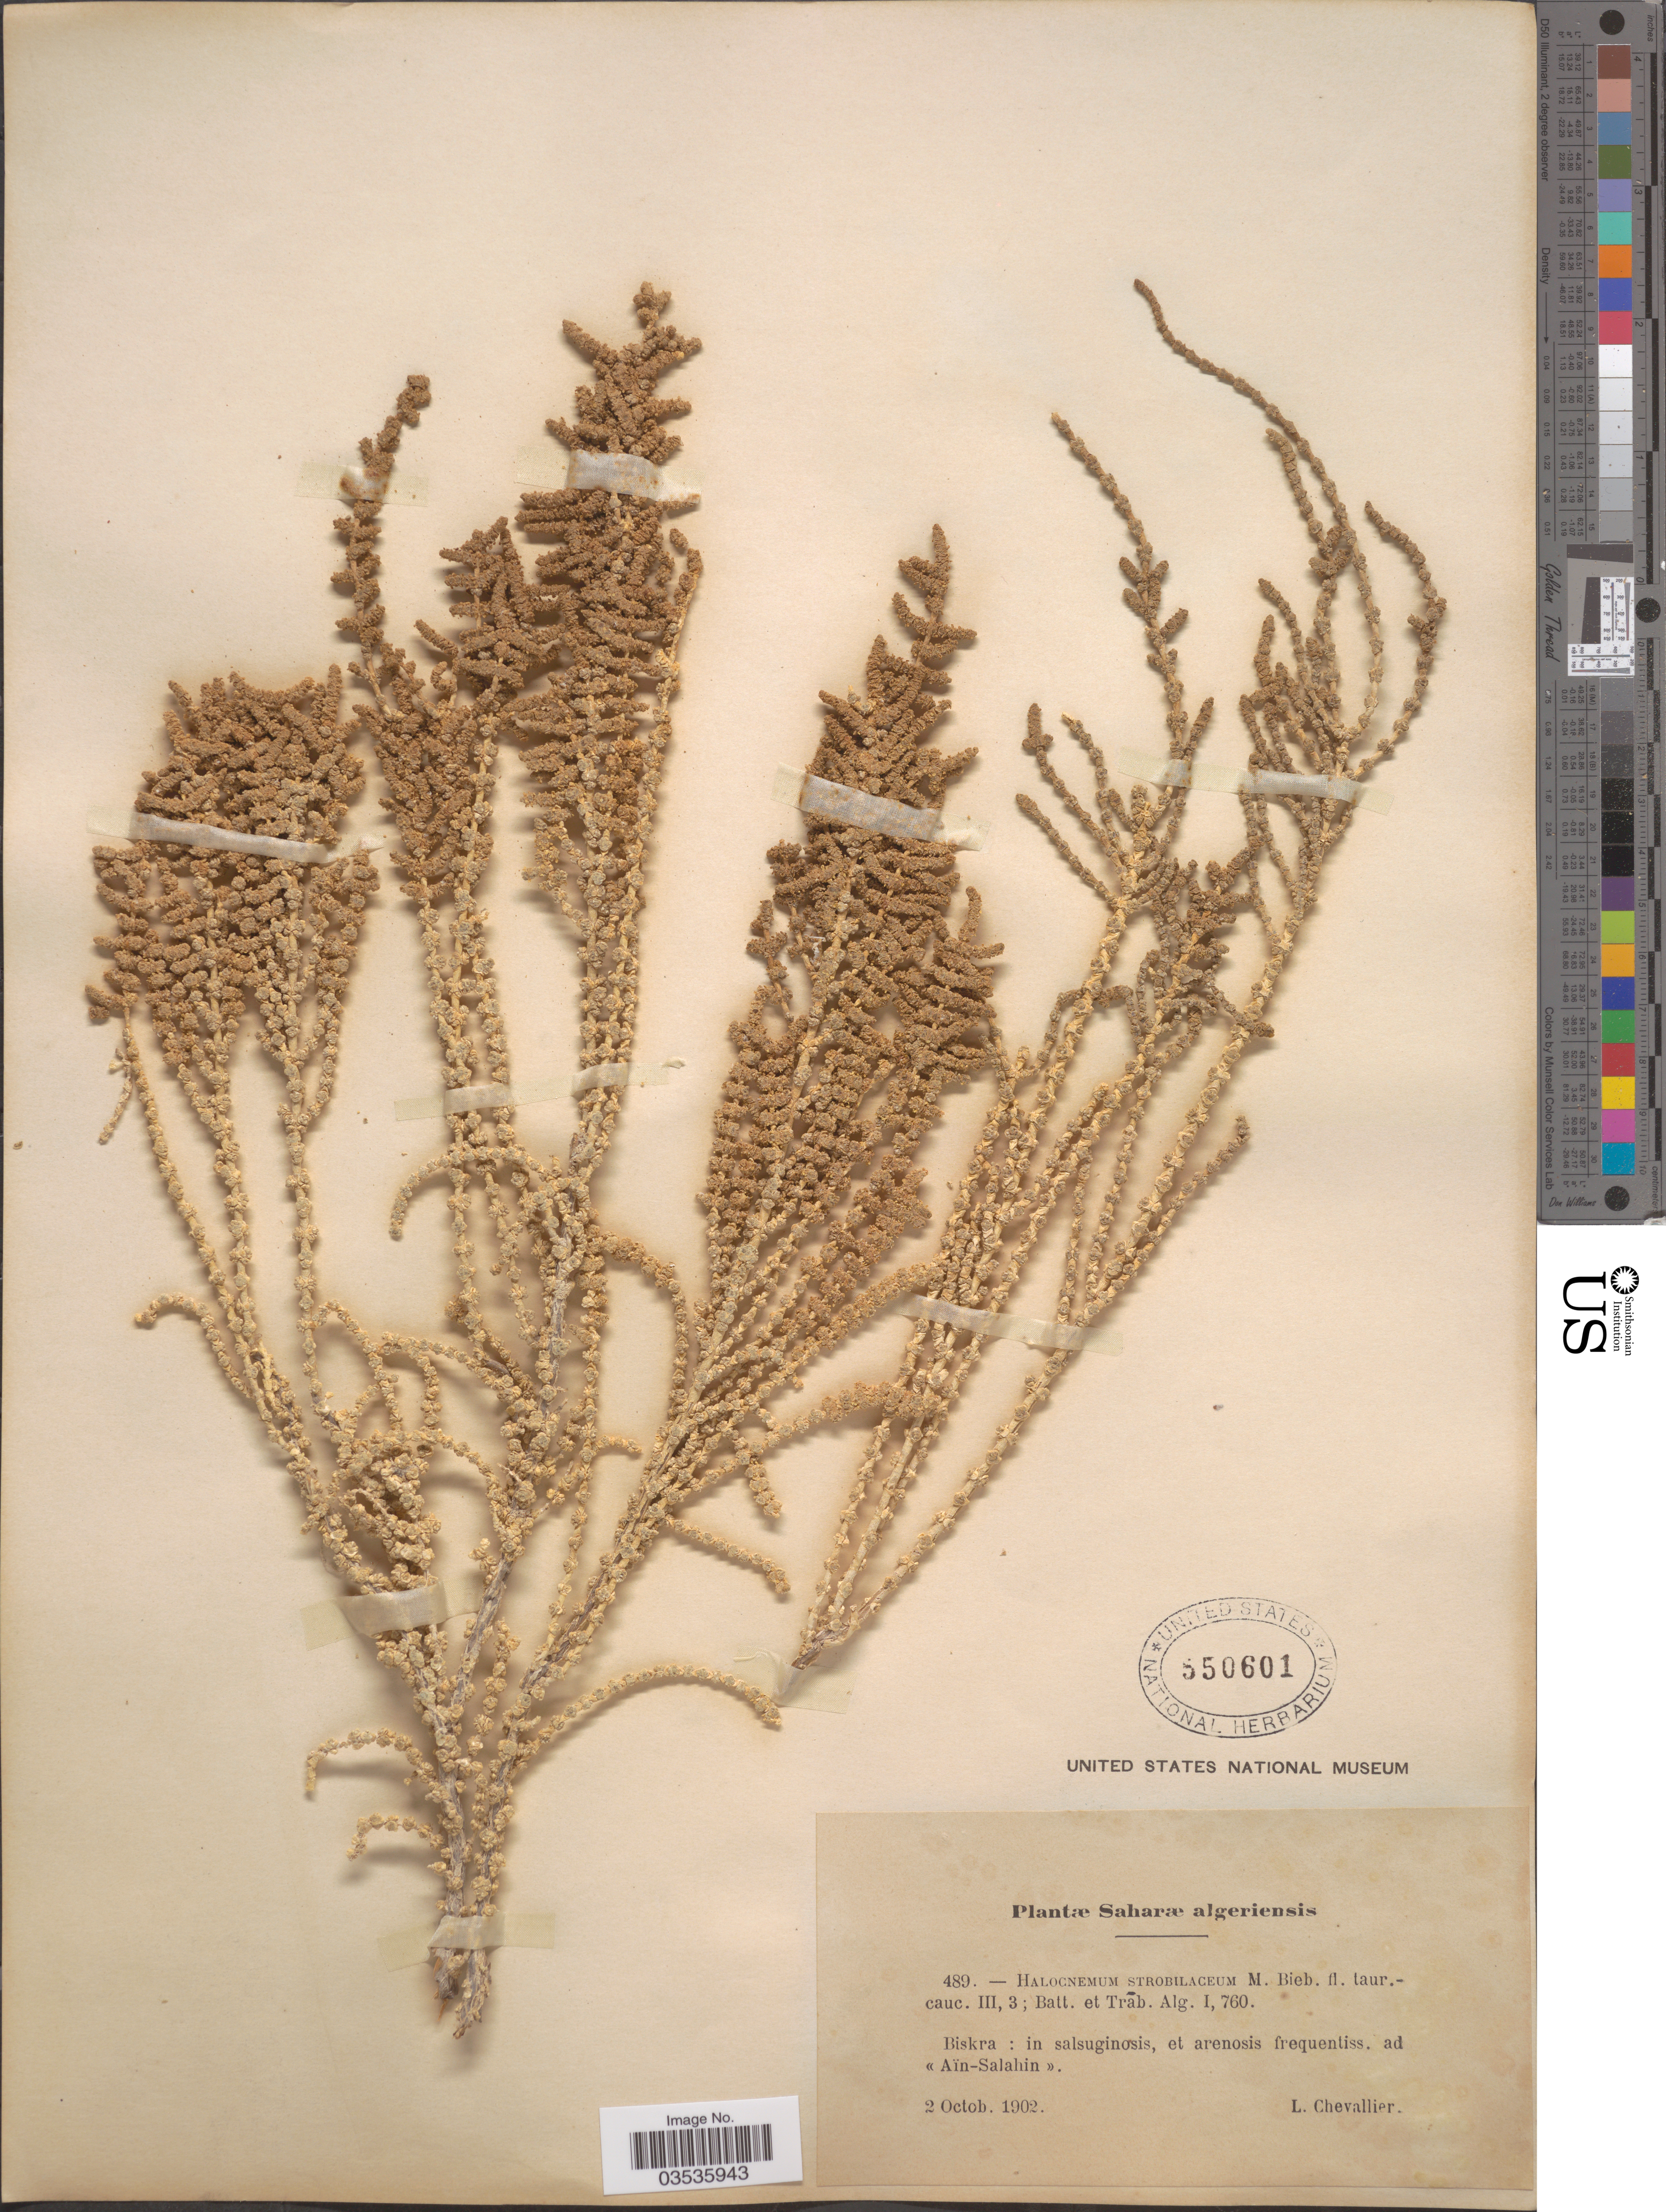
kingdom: Plantae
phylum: Tracheophyta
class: Magnoliopsida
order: Caryophyllales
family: Amaranthaceae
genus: Halocnemum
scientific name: Halocnemum strobilaceum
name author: (Pall.) M. Bieb.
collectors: L. Chevallier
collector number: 489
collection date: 1902-10-02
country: Algeria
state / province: Biskra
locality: Saharæ algeriensis. Biskra: in salsuginosis, et arenosis frequentiss. ad <<Aïn-Salahin>>.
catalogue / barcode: US 550601